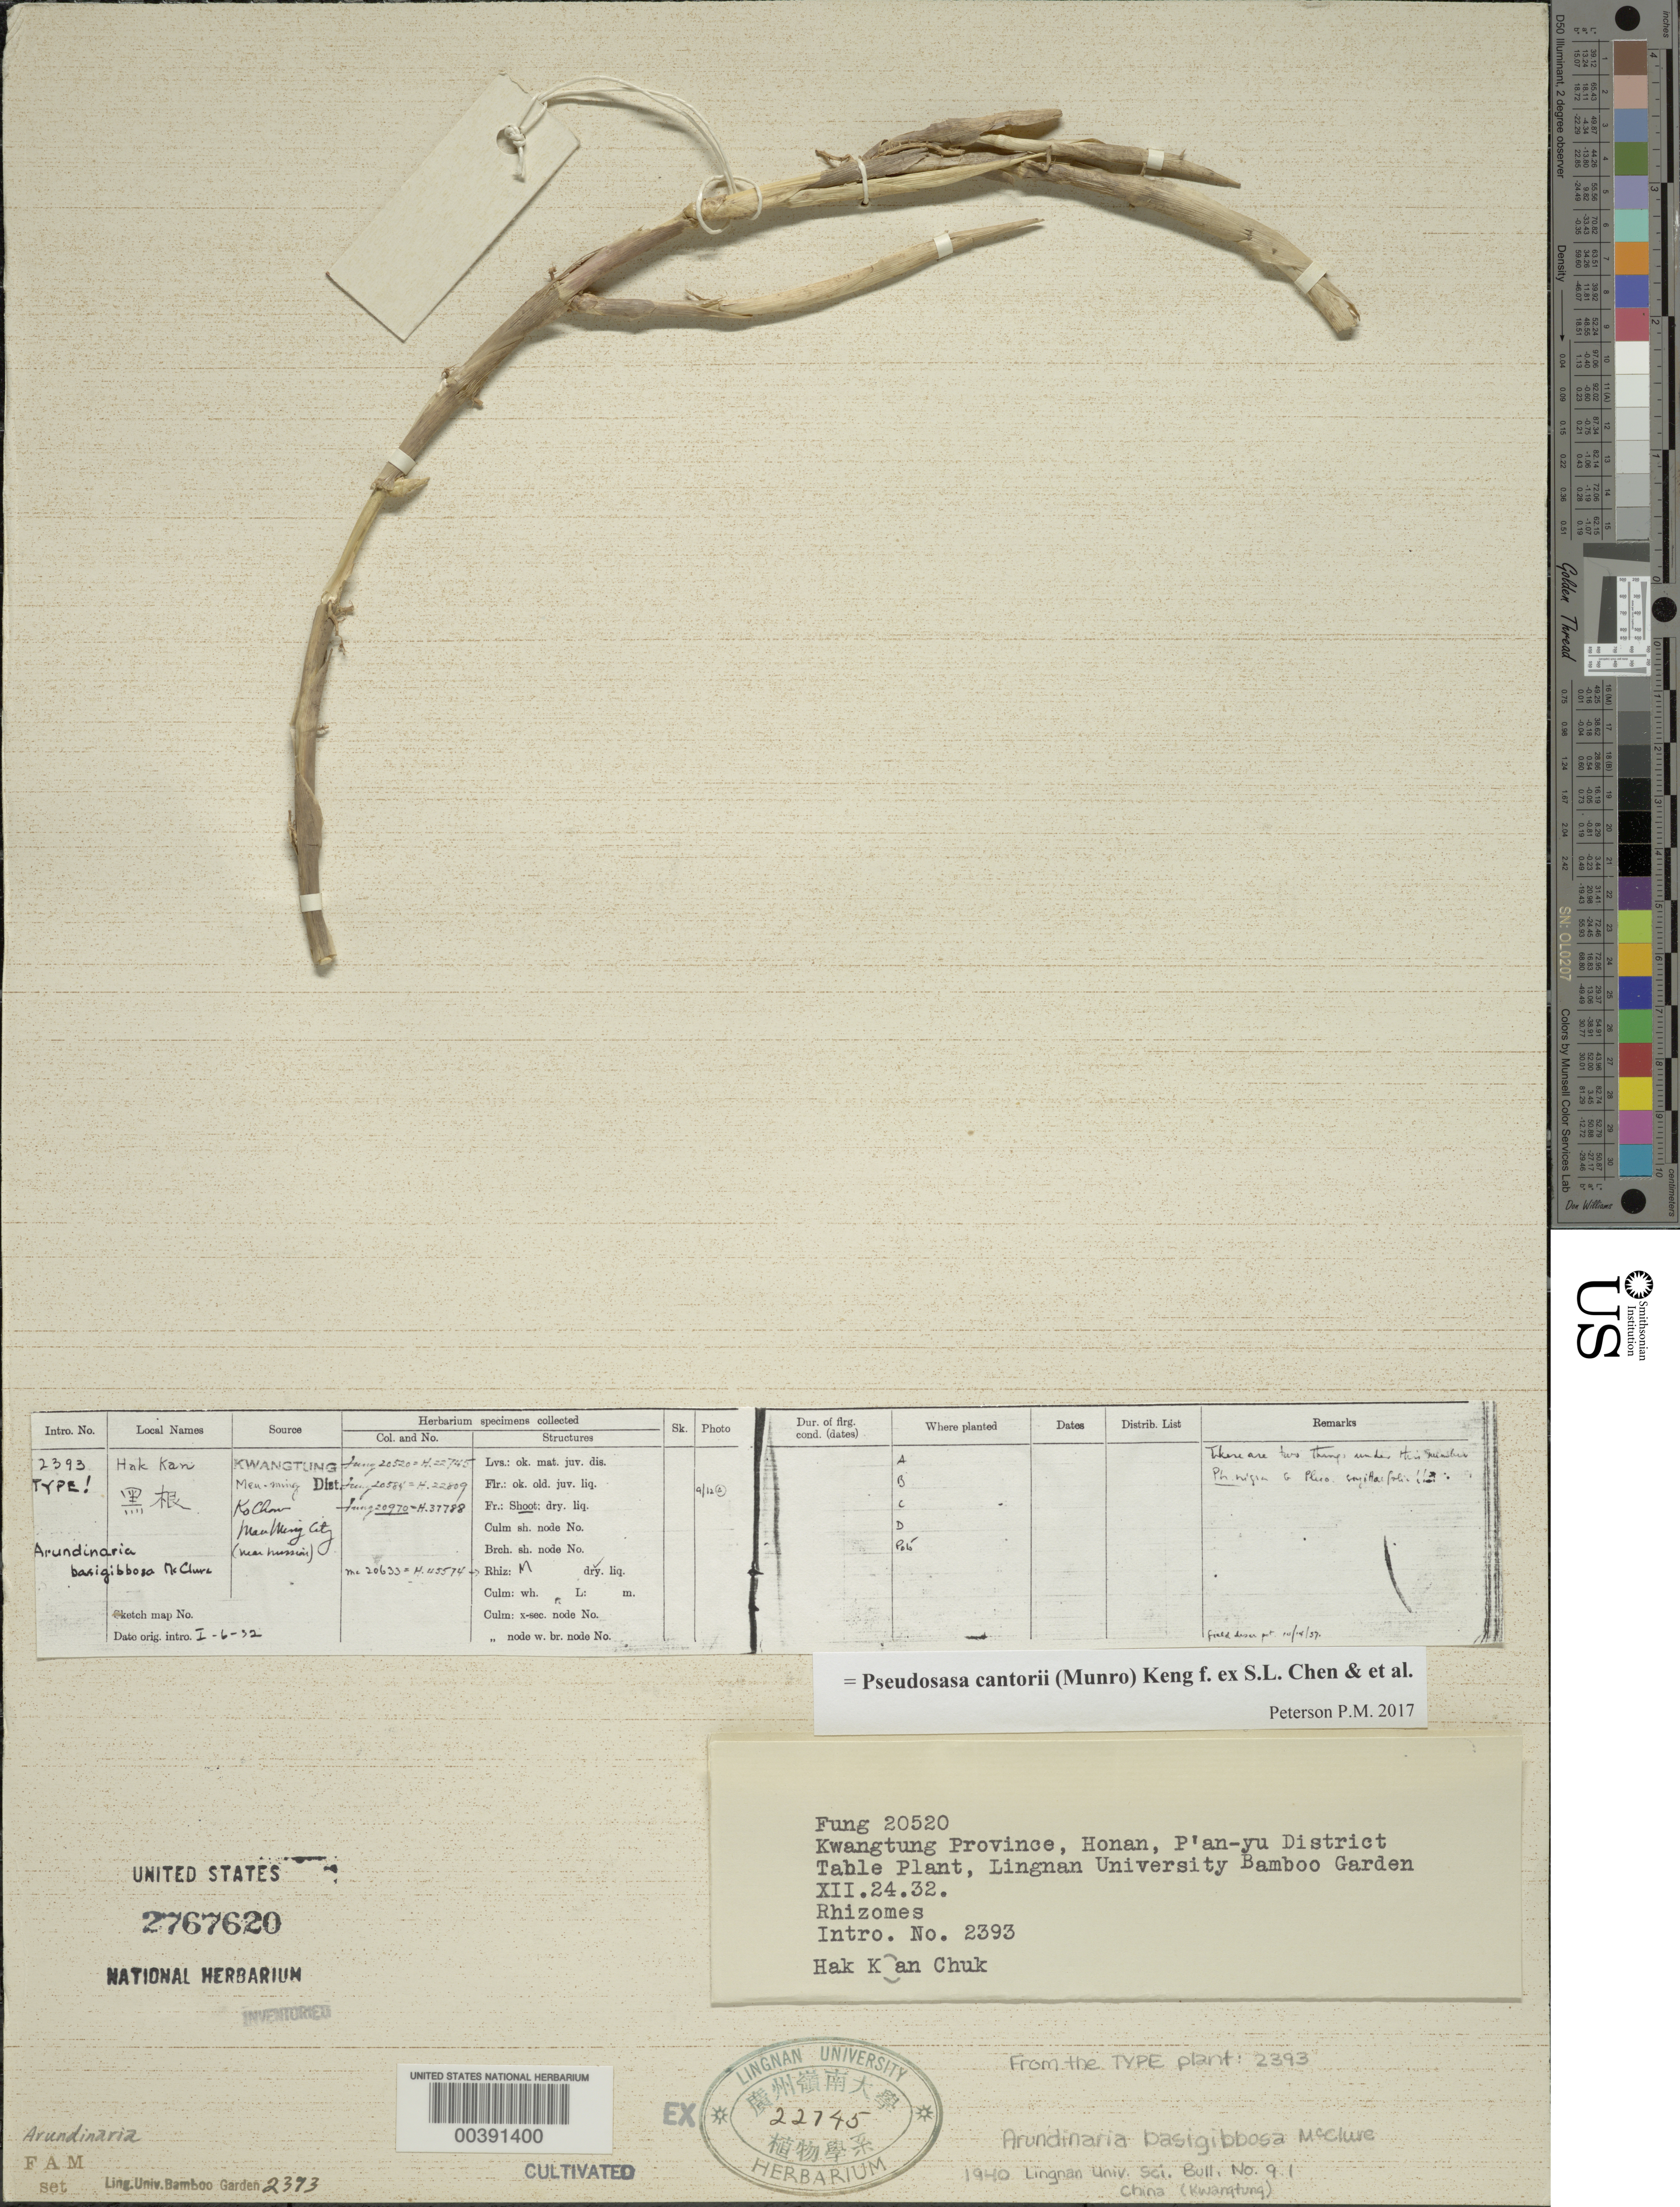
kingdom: Plantae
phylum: Tracheophyta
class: Liliopsida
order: Poales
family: Poaceae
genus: Pseudosasa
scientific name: Pseudosasa cantorii (Munro) Keng f. ex S.L. Chen et al.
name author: (Munro) Keng f. ex S.L. Chen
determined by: Poaceae Reorganization Project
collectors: H. L. Fung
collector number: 20520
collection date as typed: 24 Dec 1932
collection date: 1932-12-24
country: China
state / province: Guangdong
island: Honam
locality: Lingnan univ. bg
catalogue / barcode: US 2767620